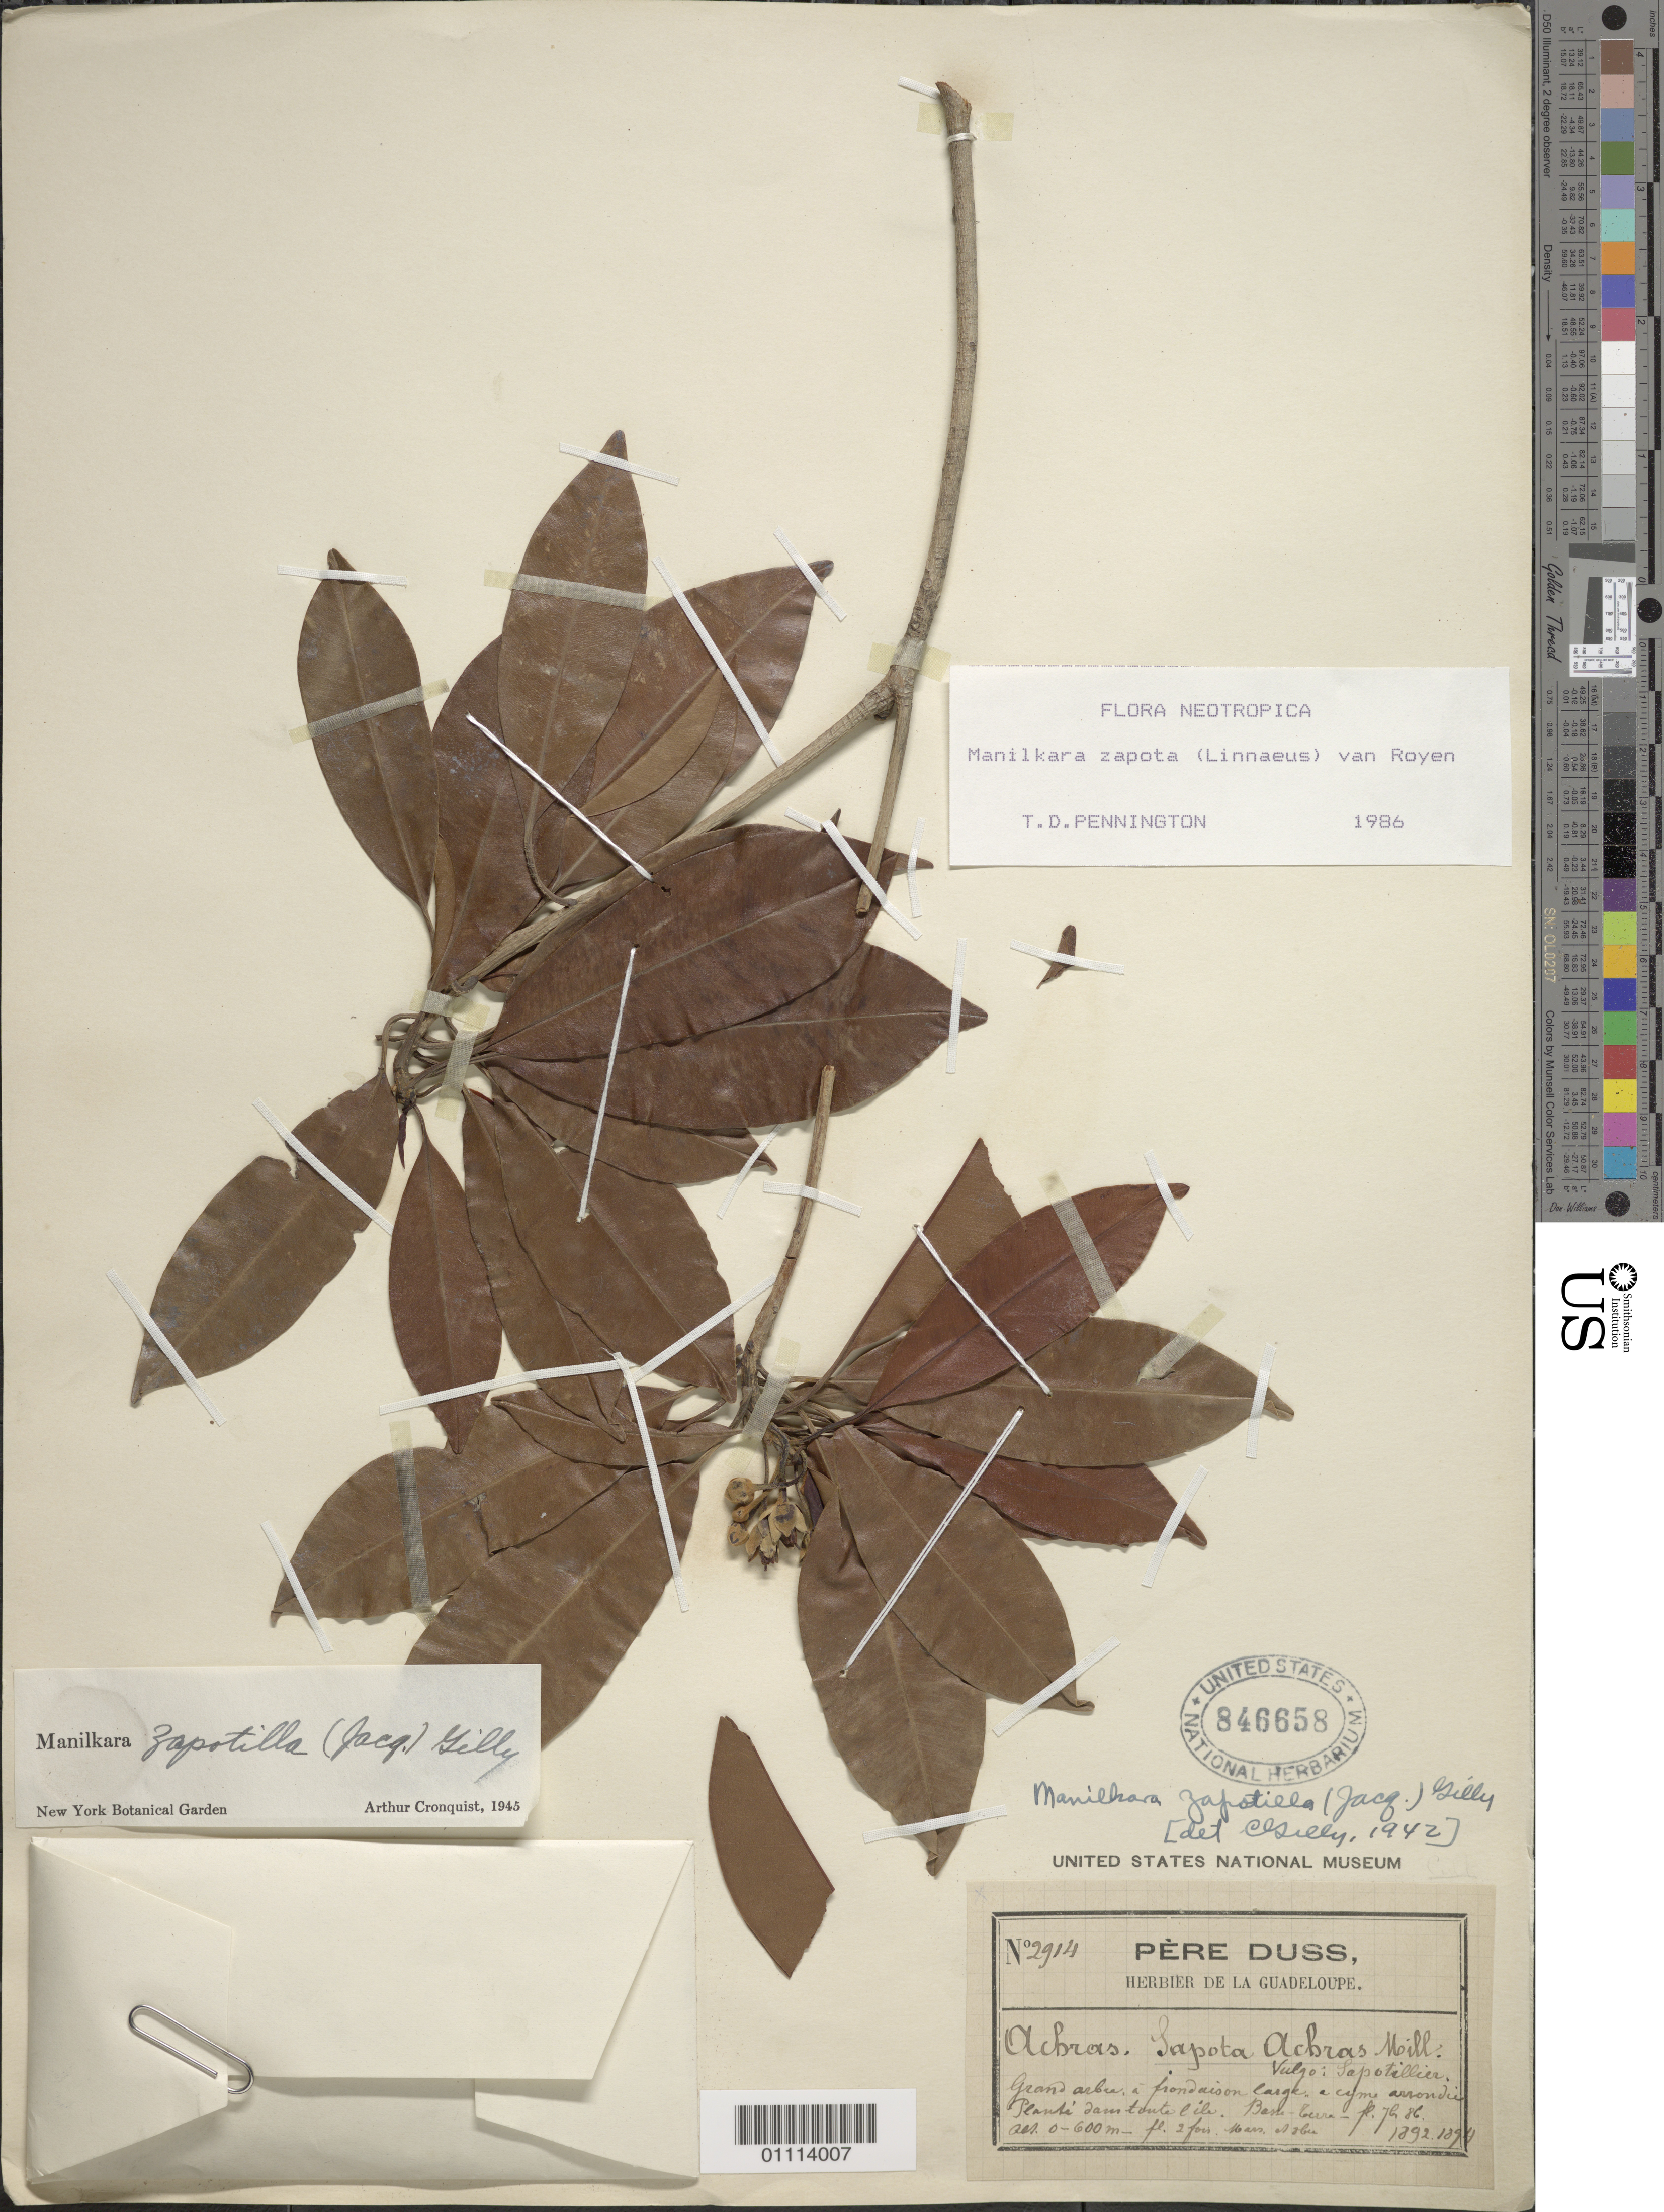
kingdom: Plantae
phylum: Tracheophyta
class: Magnoliopsida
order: Ericales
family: Sapotaceae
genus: Manilkara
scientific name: Manilkara zapotilla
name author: (Jacq.) Gilly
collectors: Père Duss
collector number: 2914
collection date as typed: Mar 1892 and Sep 1894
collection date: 1892-03,1894-09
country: Guadeloupe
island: Basse Terre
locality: Peante dam toute l'ile. Base-terre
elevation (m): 600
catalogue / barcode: US 846658